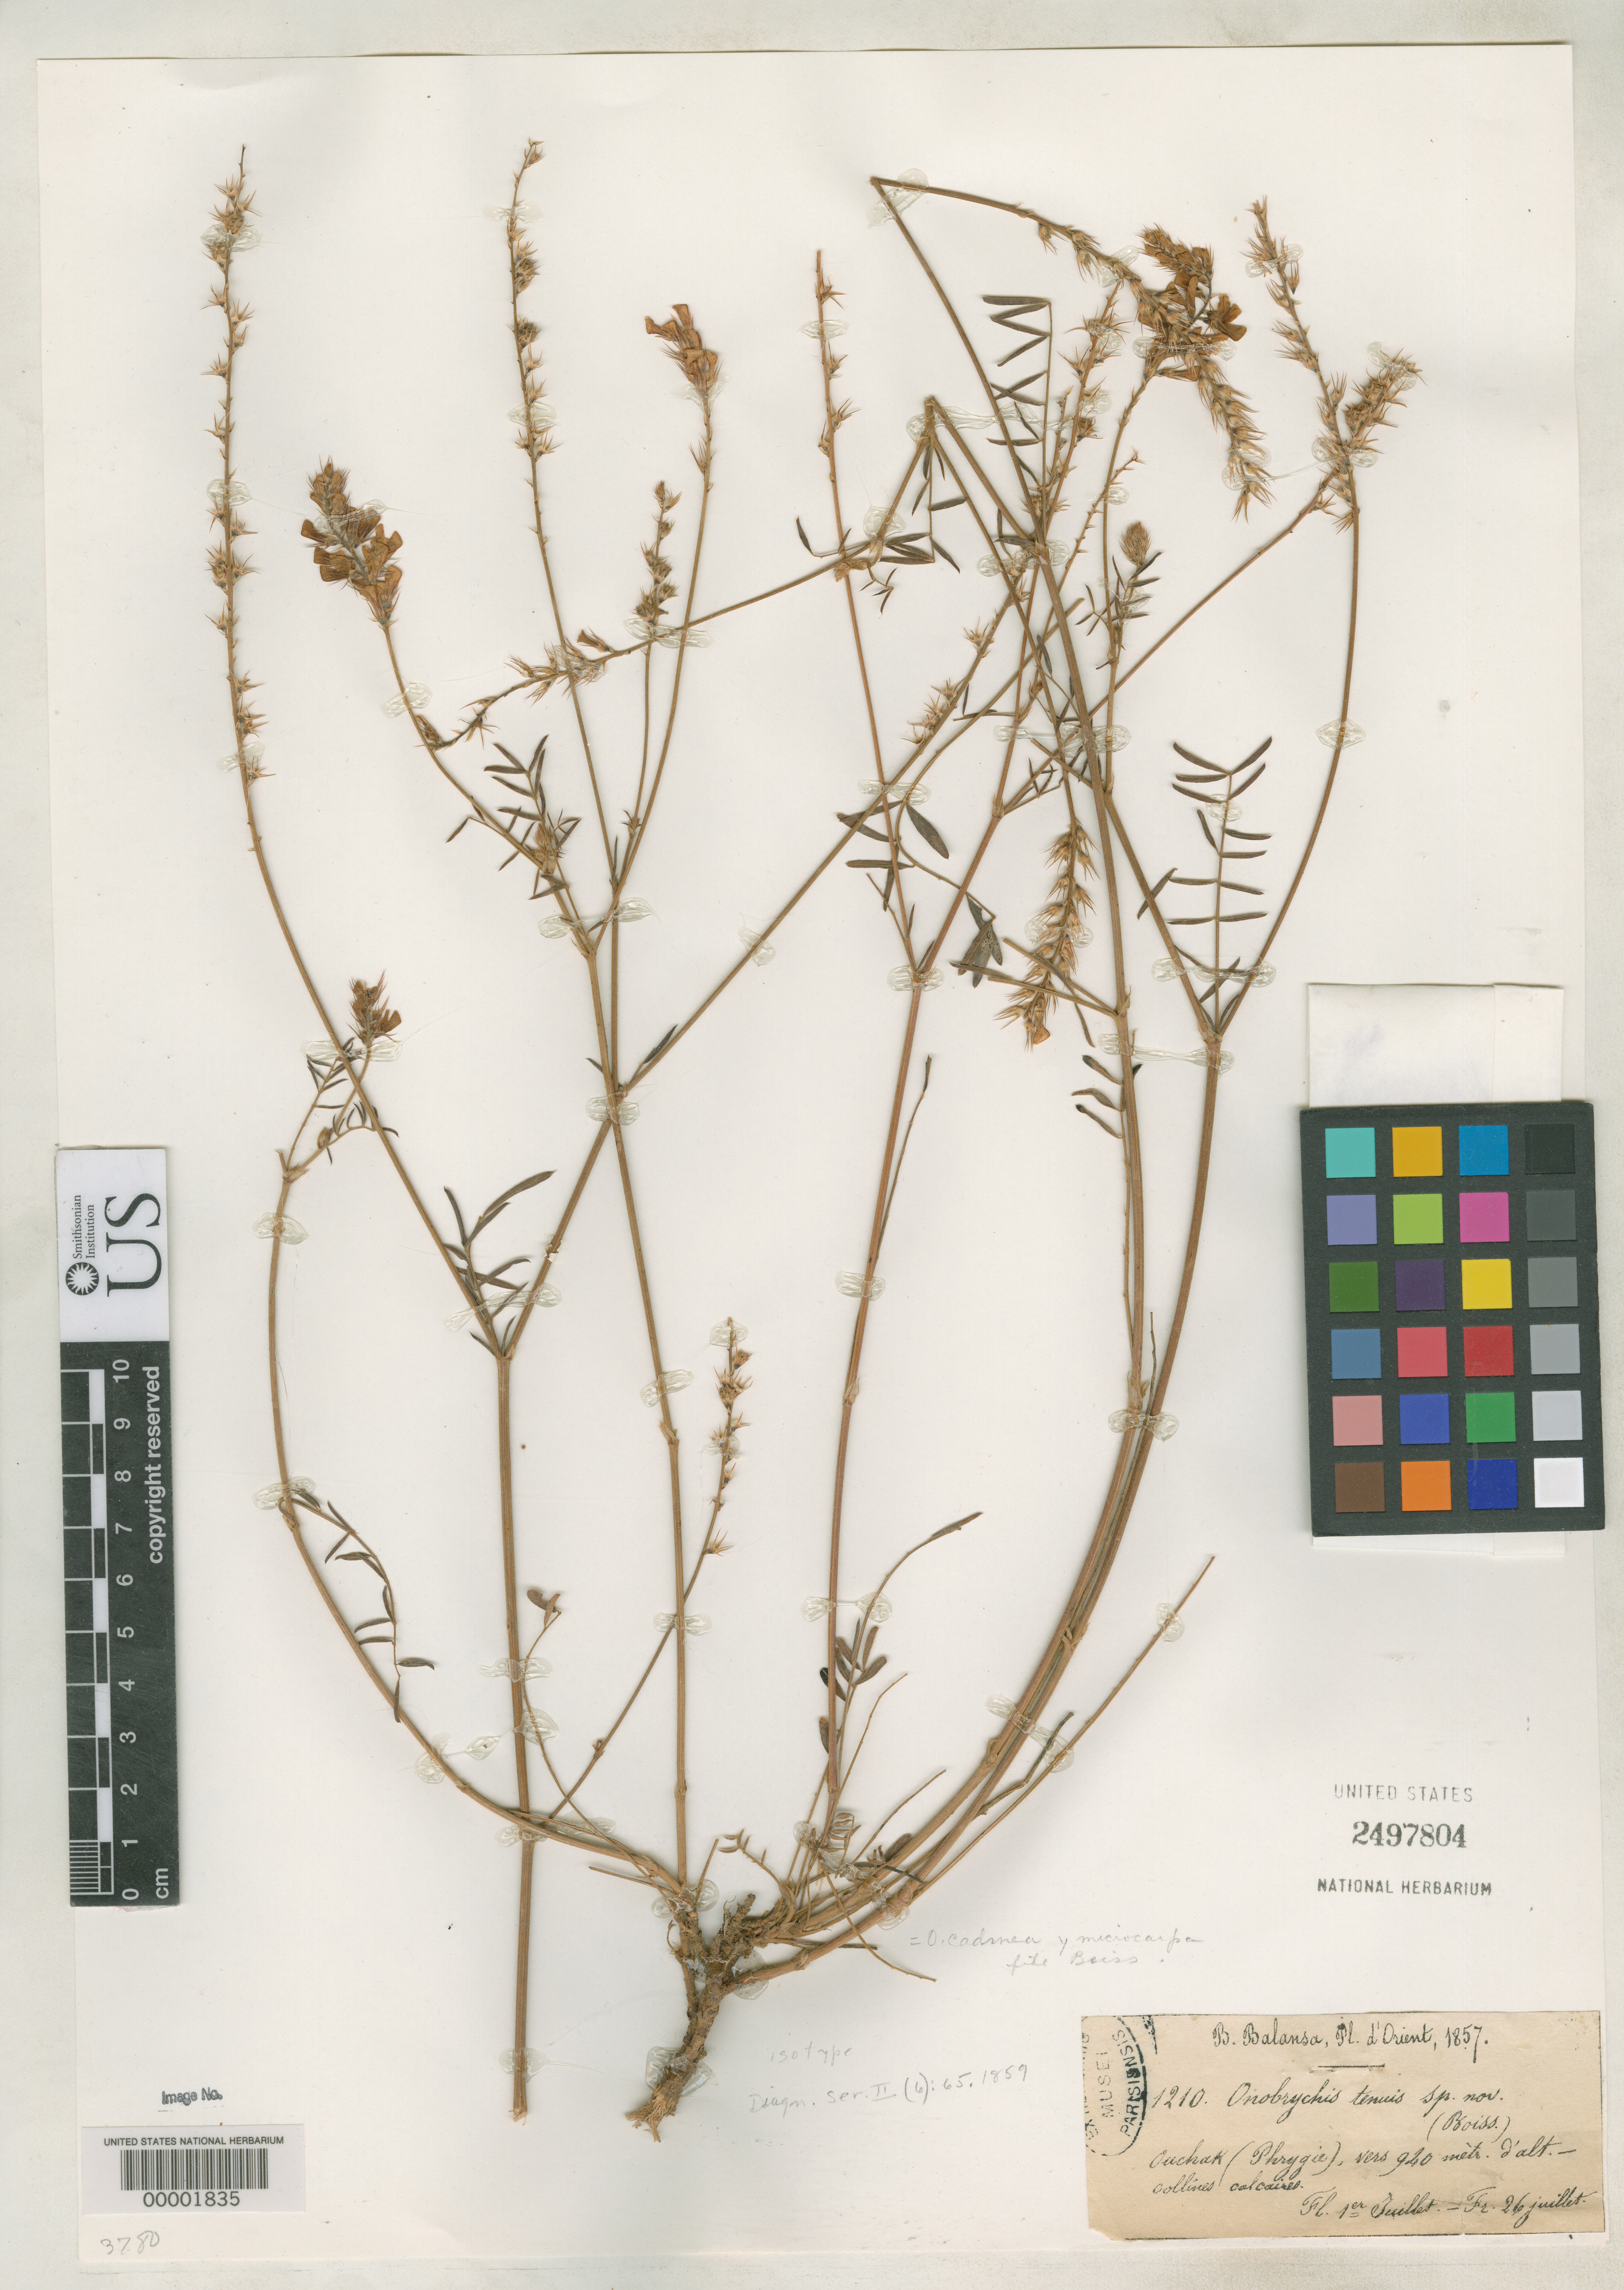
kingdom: Plantae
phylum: Tracheophyta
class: Magnoliopsida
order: Fabales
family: Fabaceae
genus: Onobrychis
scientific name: Onobrychis tenuis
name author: Boiss. & Balansa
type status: Isotype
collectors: B. Balansa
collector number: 1210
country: Turkey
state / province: Usak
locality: Ouchak (Phrygie) [Uşak?]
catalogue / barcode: US 2497804